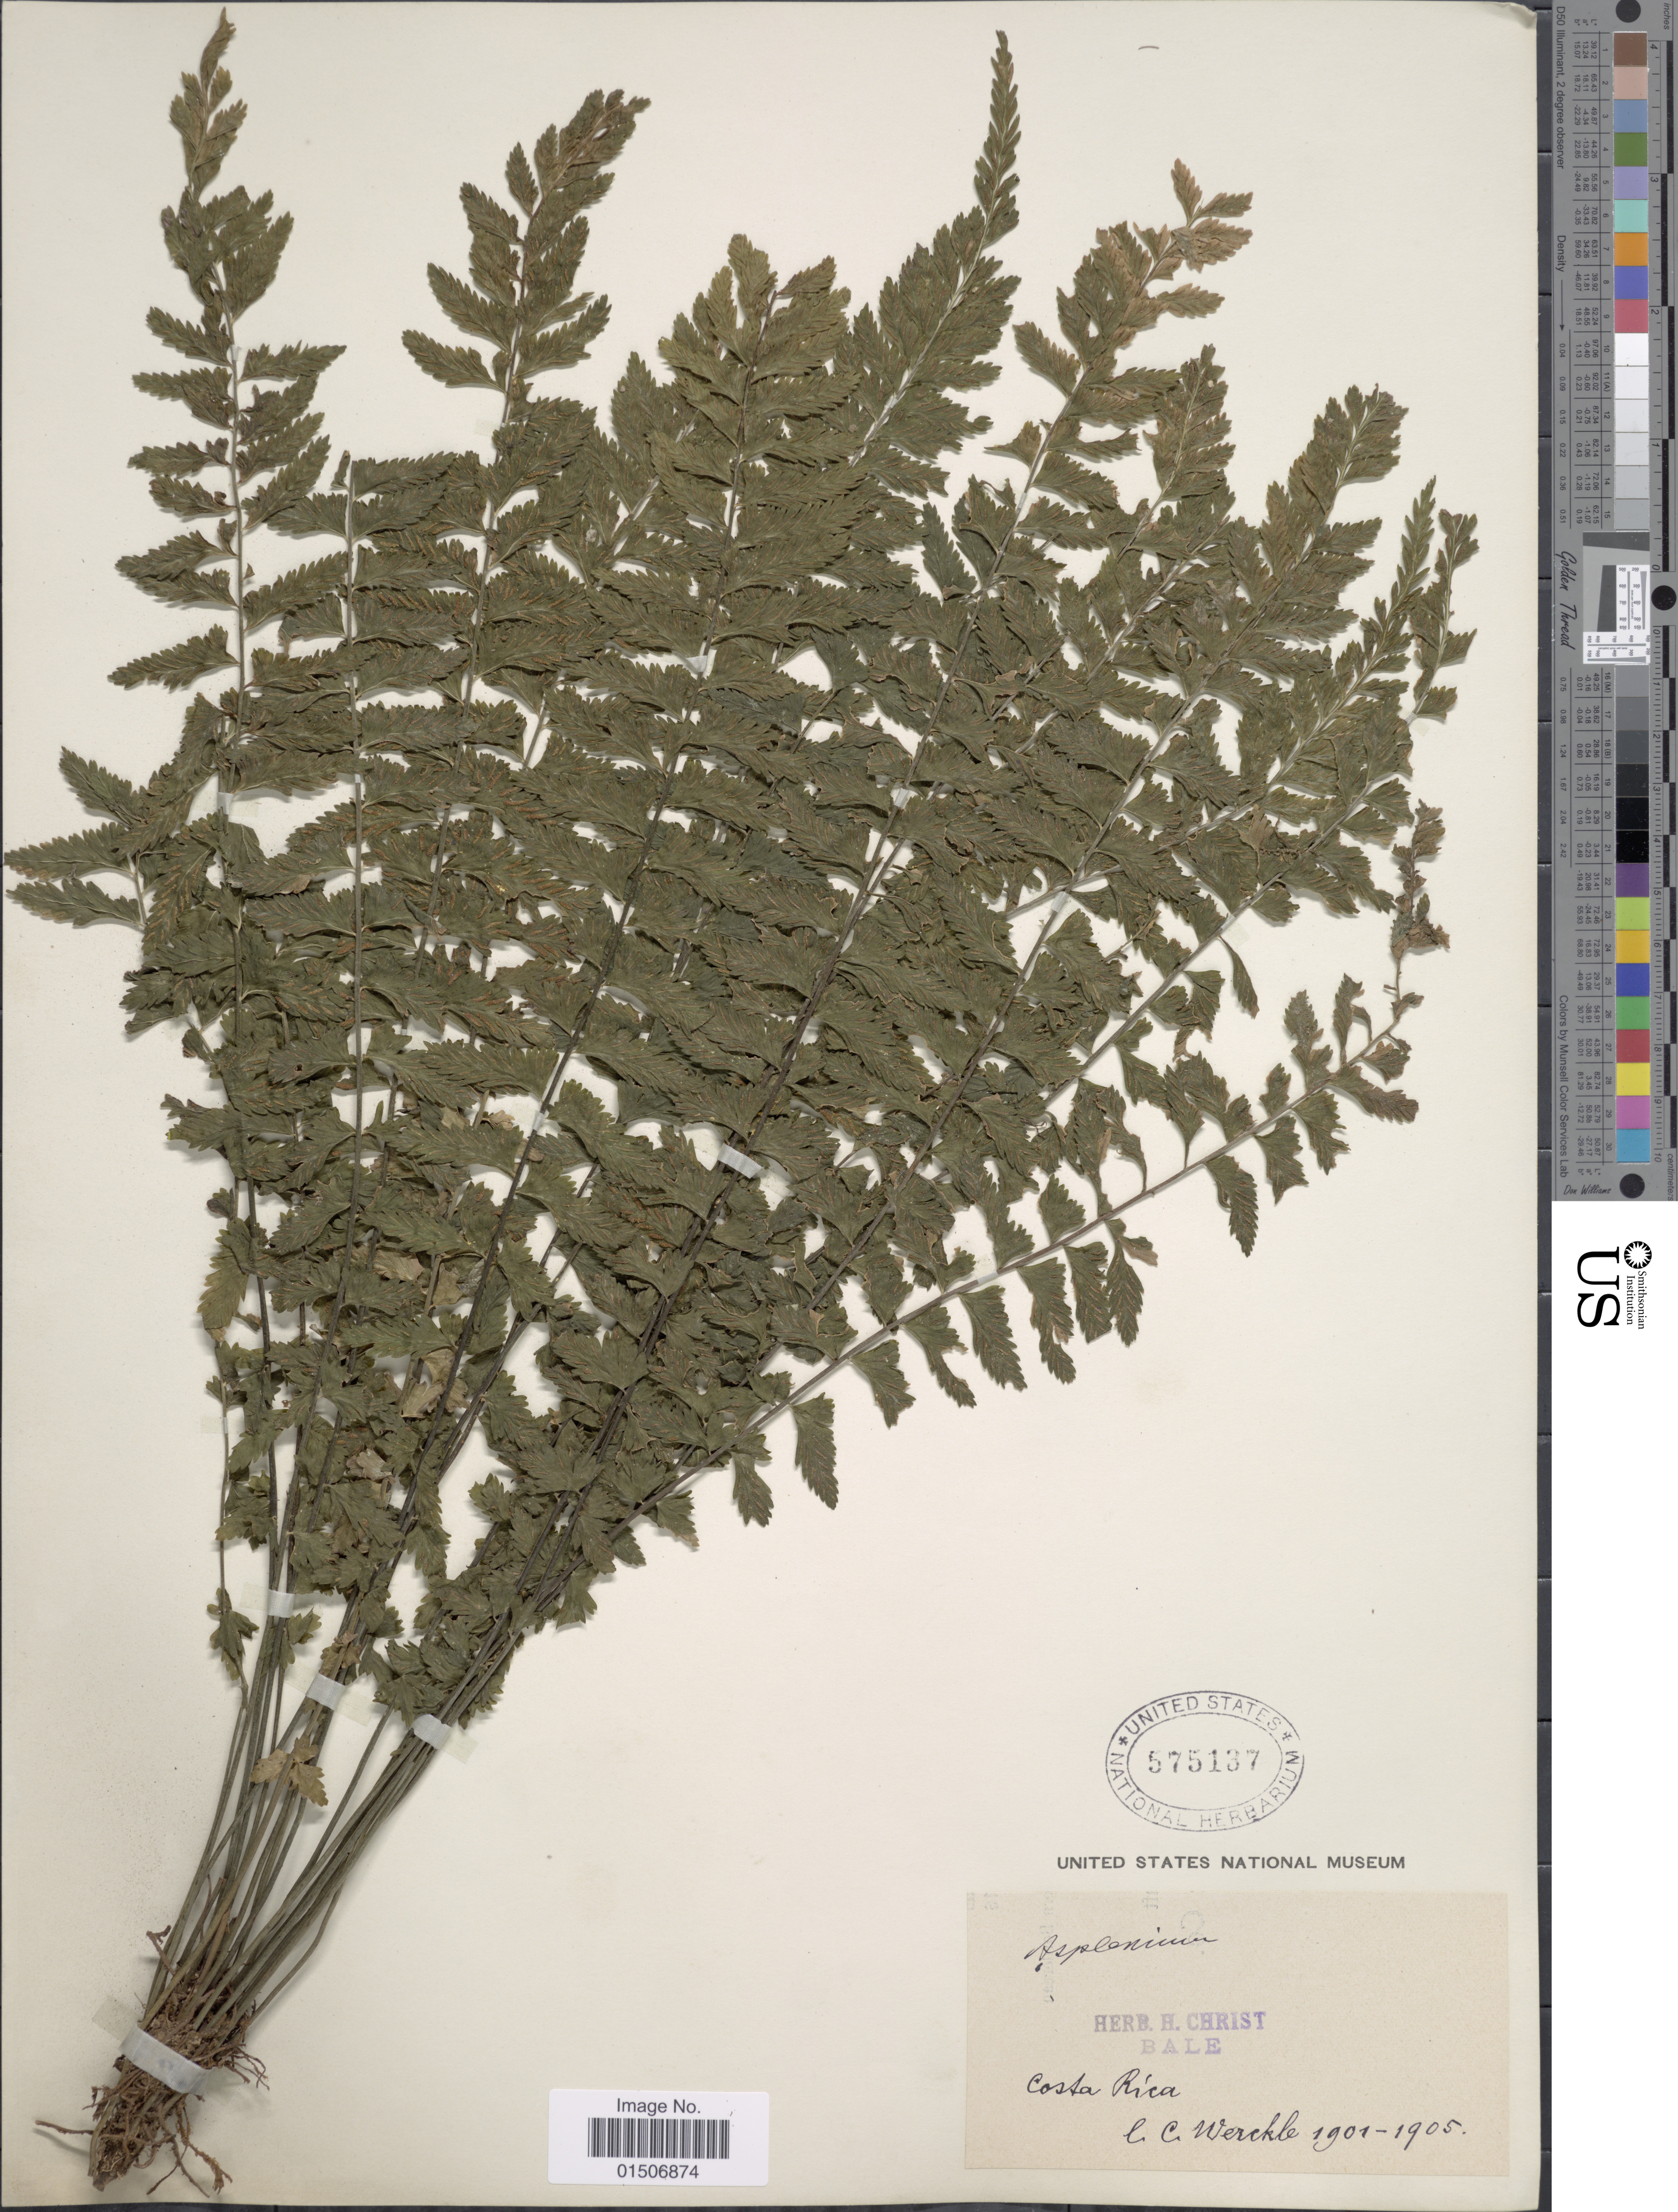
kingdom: Plantae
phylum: Tracheophyta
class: Polypodiopsida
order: Polypodiales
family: Aspleniaceae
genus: Asplenium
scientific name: Asplenium miradorense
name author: Liebm.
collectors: C. C Wercklé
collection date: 1901/1905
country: Costa Rica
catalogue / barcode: US 575137